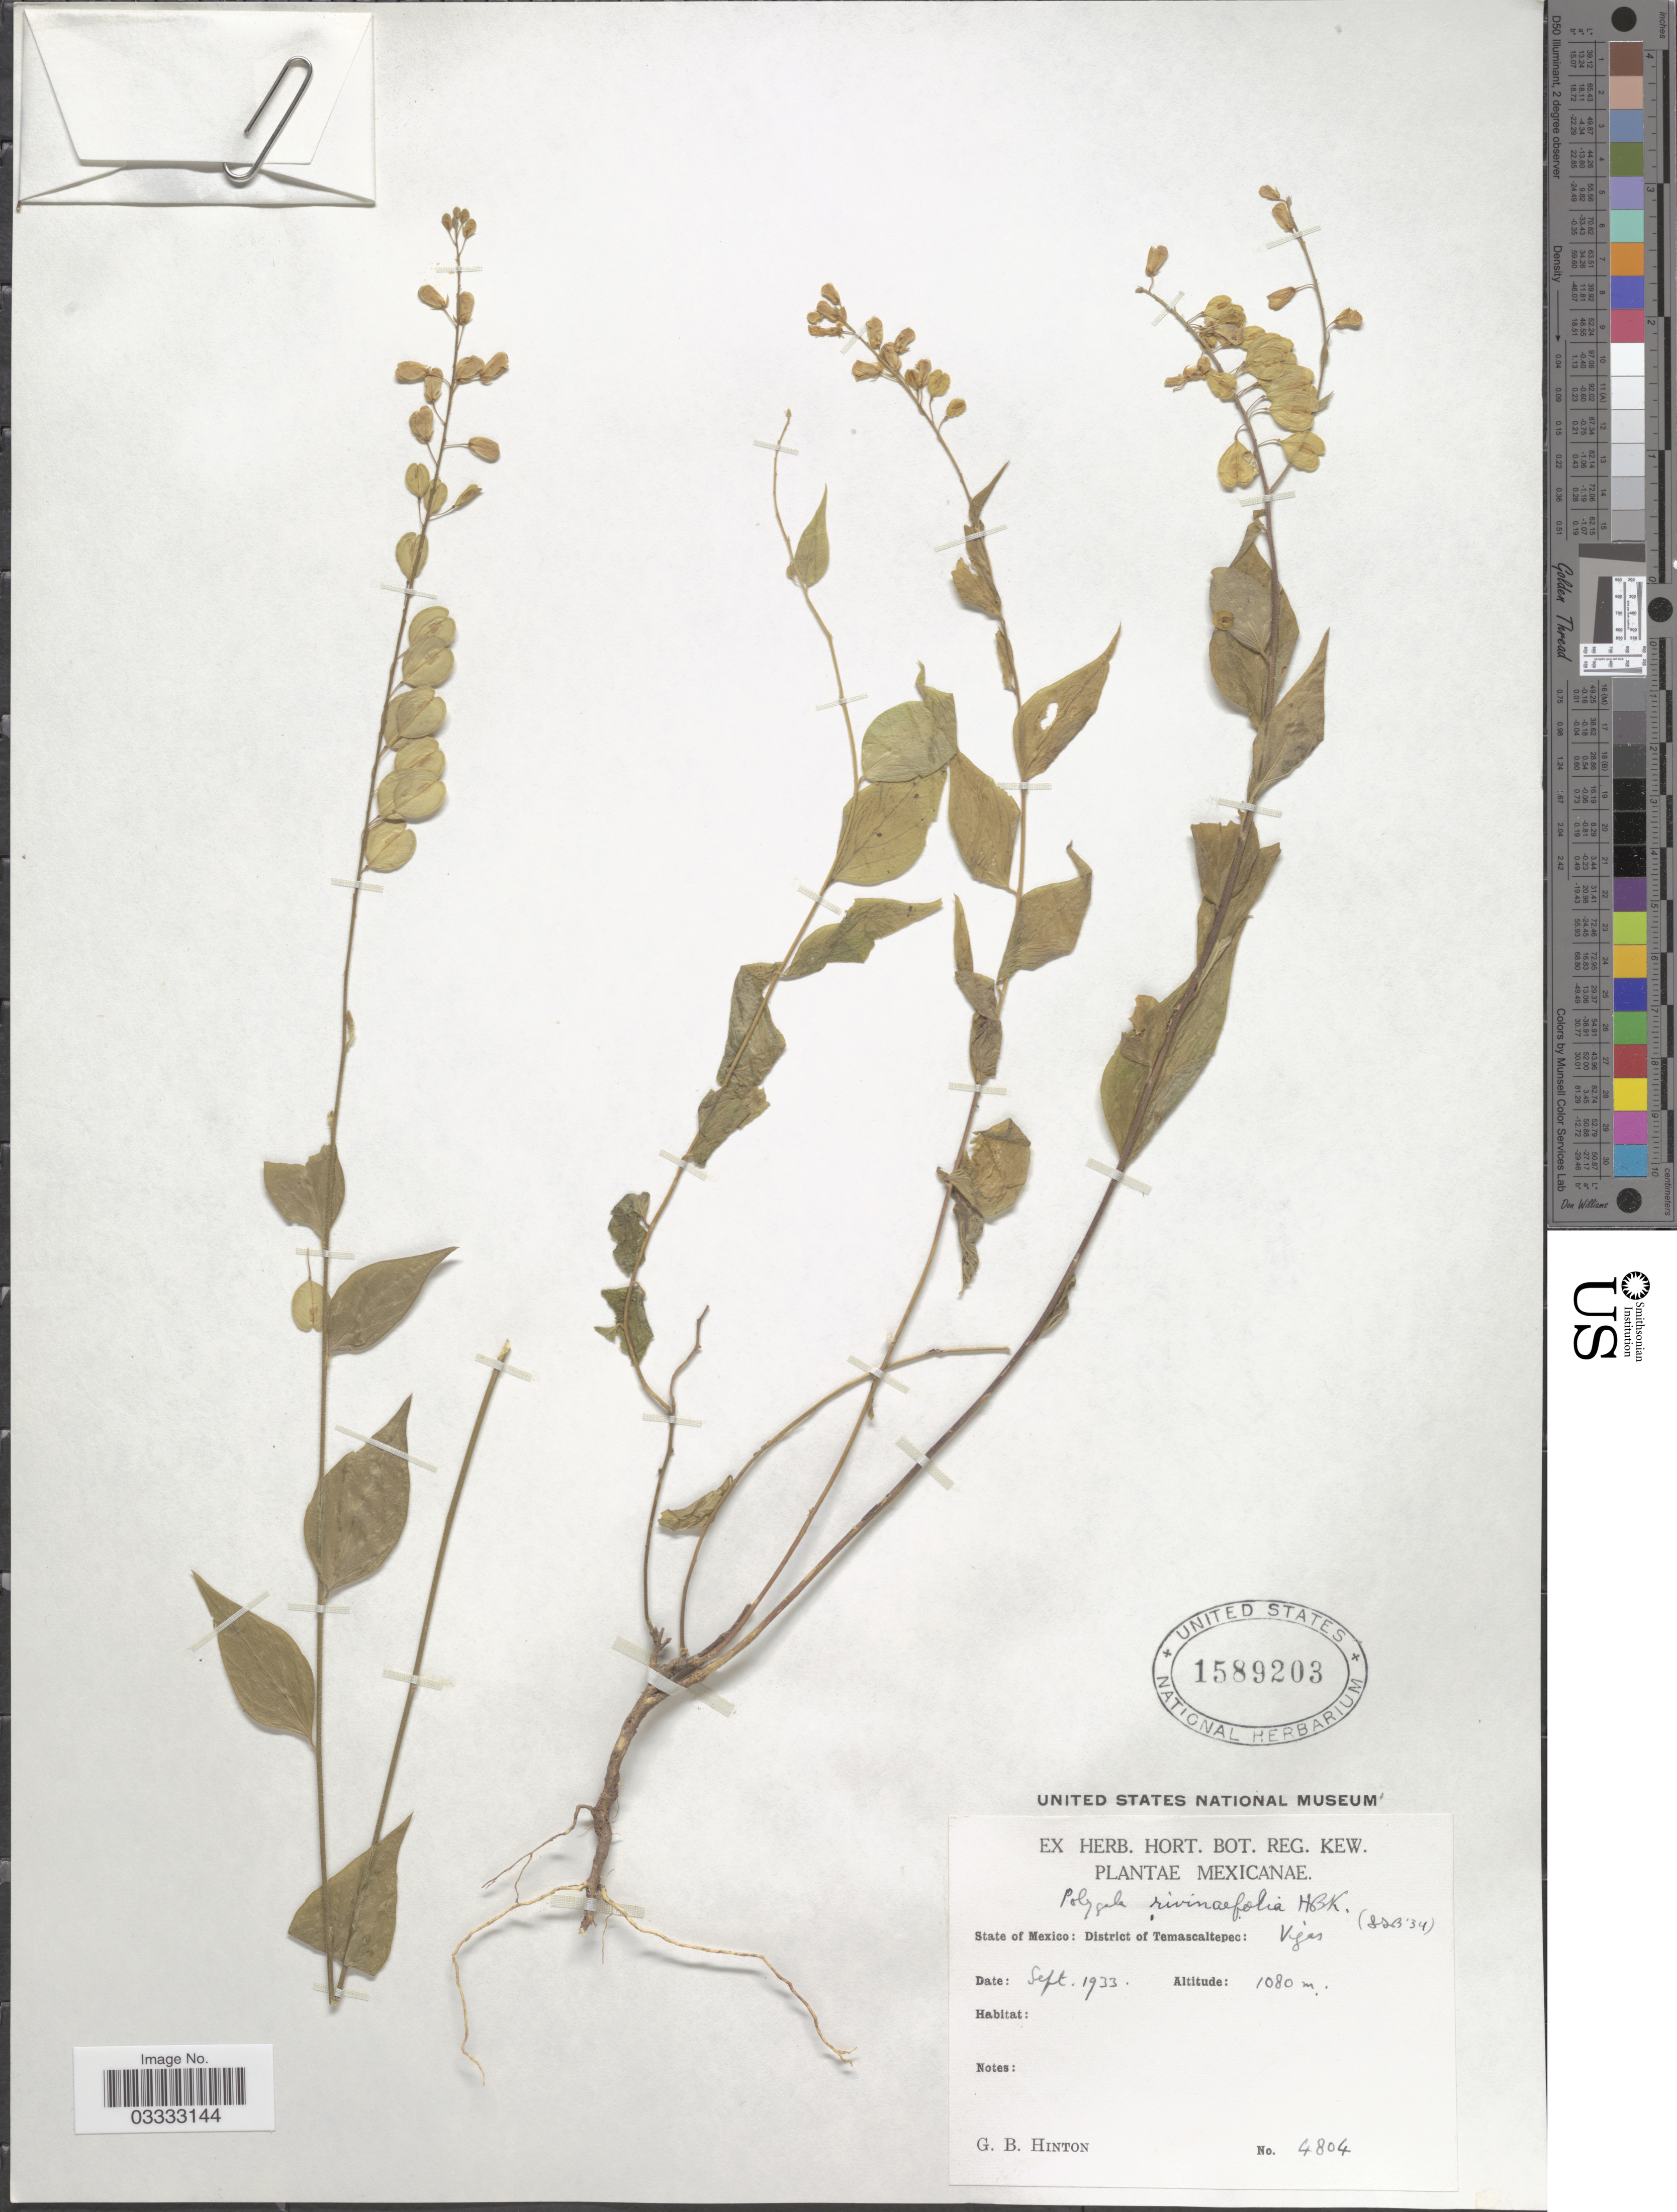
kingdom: Plantae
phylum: Tracheophyta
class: Magnoliopsida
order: Fabales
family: Polygalaceae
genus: Hebecarpa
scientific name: Hebecarpa rivinifolia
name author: (Kunth) J.R. Abbott & J.F.B. Pastore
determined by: Strong, Mark T., (BOT), Smithsonian Institution - National Museum of Natural History (UNITED STATES)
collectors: G. B. Hinton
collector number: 4804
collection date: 1933-09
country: Mexico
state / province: México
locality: District of Temascaltepec: Vigas.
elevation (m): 1080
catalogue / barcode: US 1589203